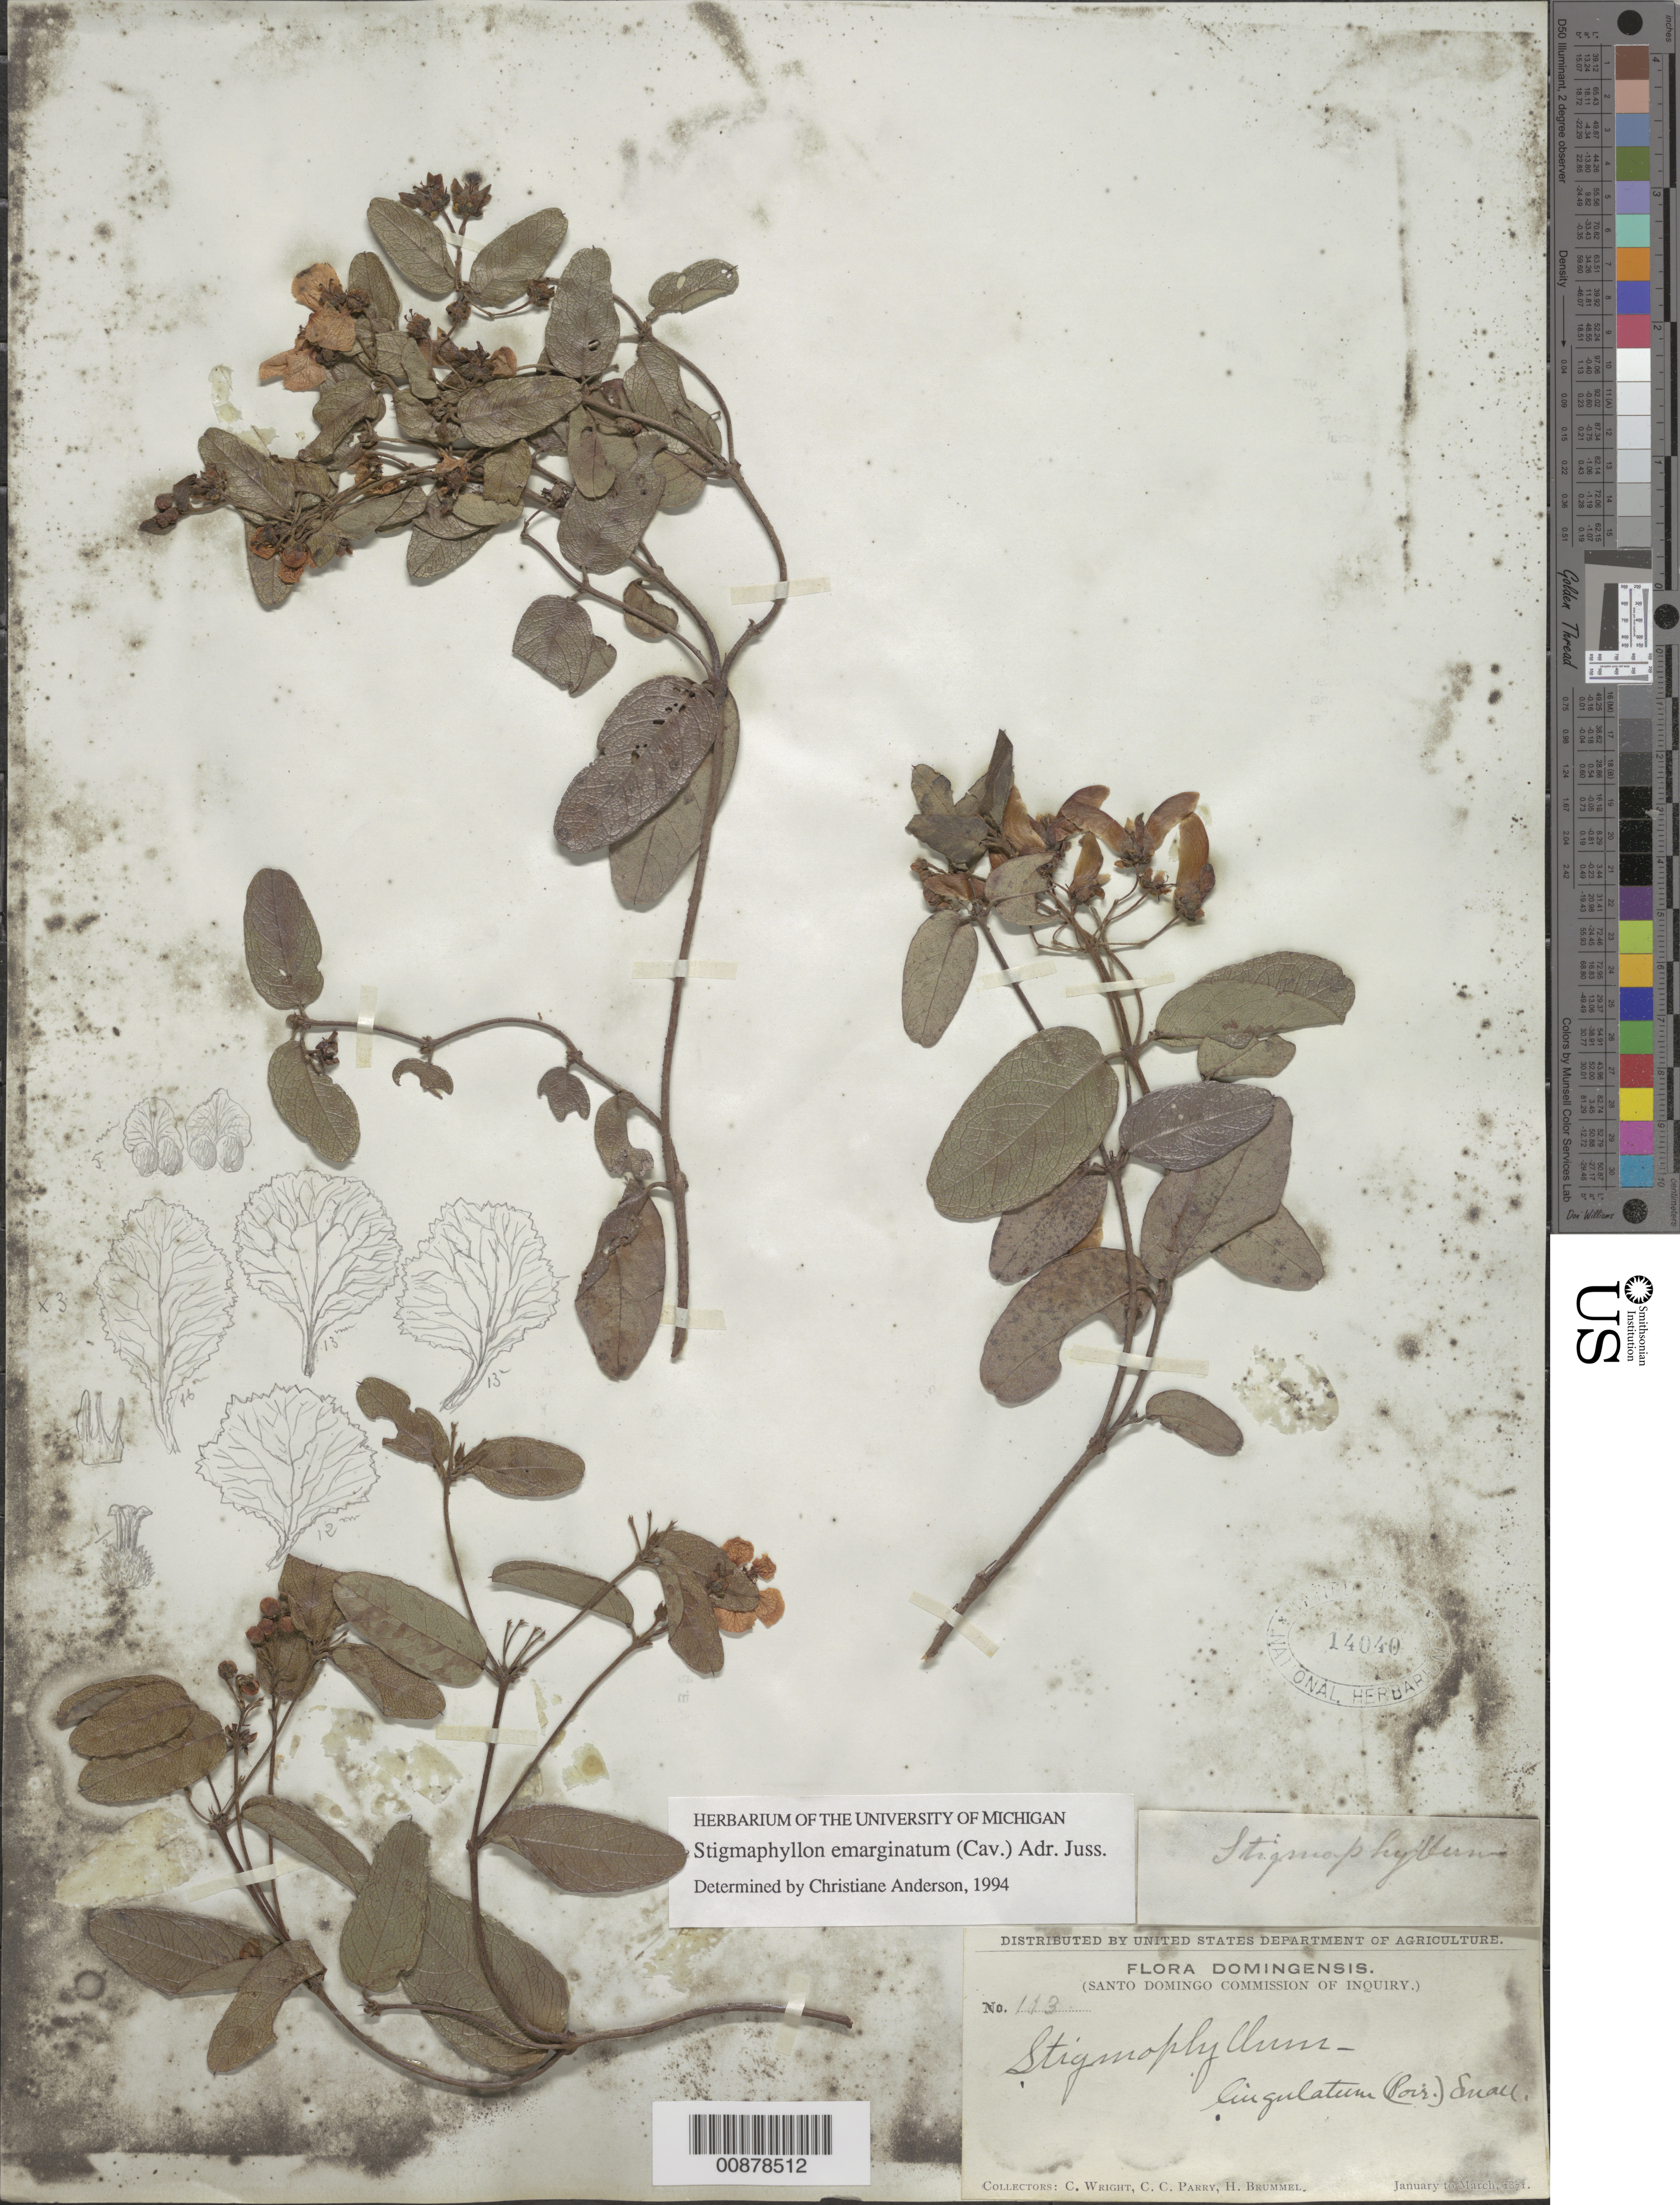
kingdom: Plantae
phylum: Tracheophyta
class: Magnoliopsida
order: Malpighiales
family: Malpighiaceae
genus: Stigmaphyllon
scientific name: Stigmaphyllon emarginatum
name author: (Cav.) A. Juss.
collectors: C. Wright, C. C. Parry & H. Brummel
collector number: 113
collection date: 1871-01/1871-03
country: Dominican Republic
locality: Domingensis.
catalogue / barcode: US 14040